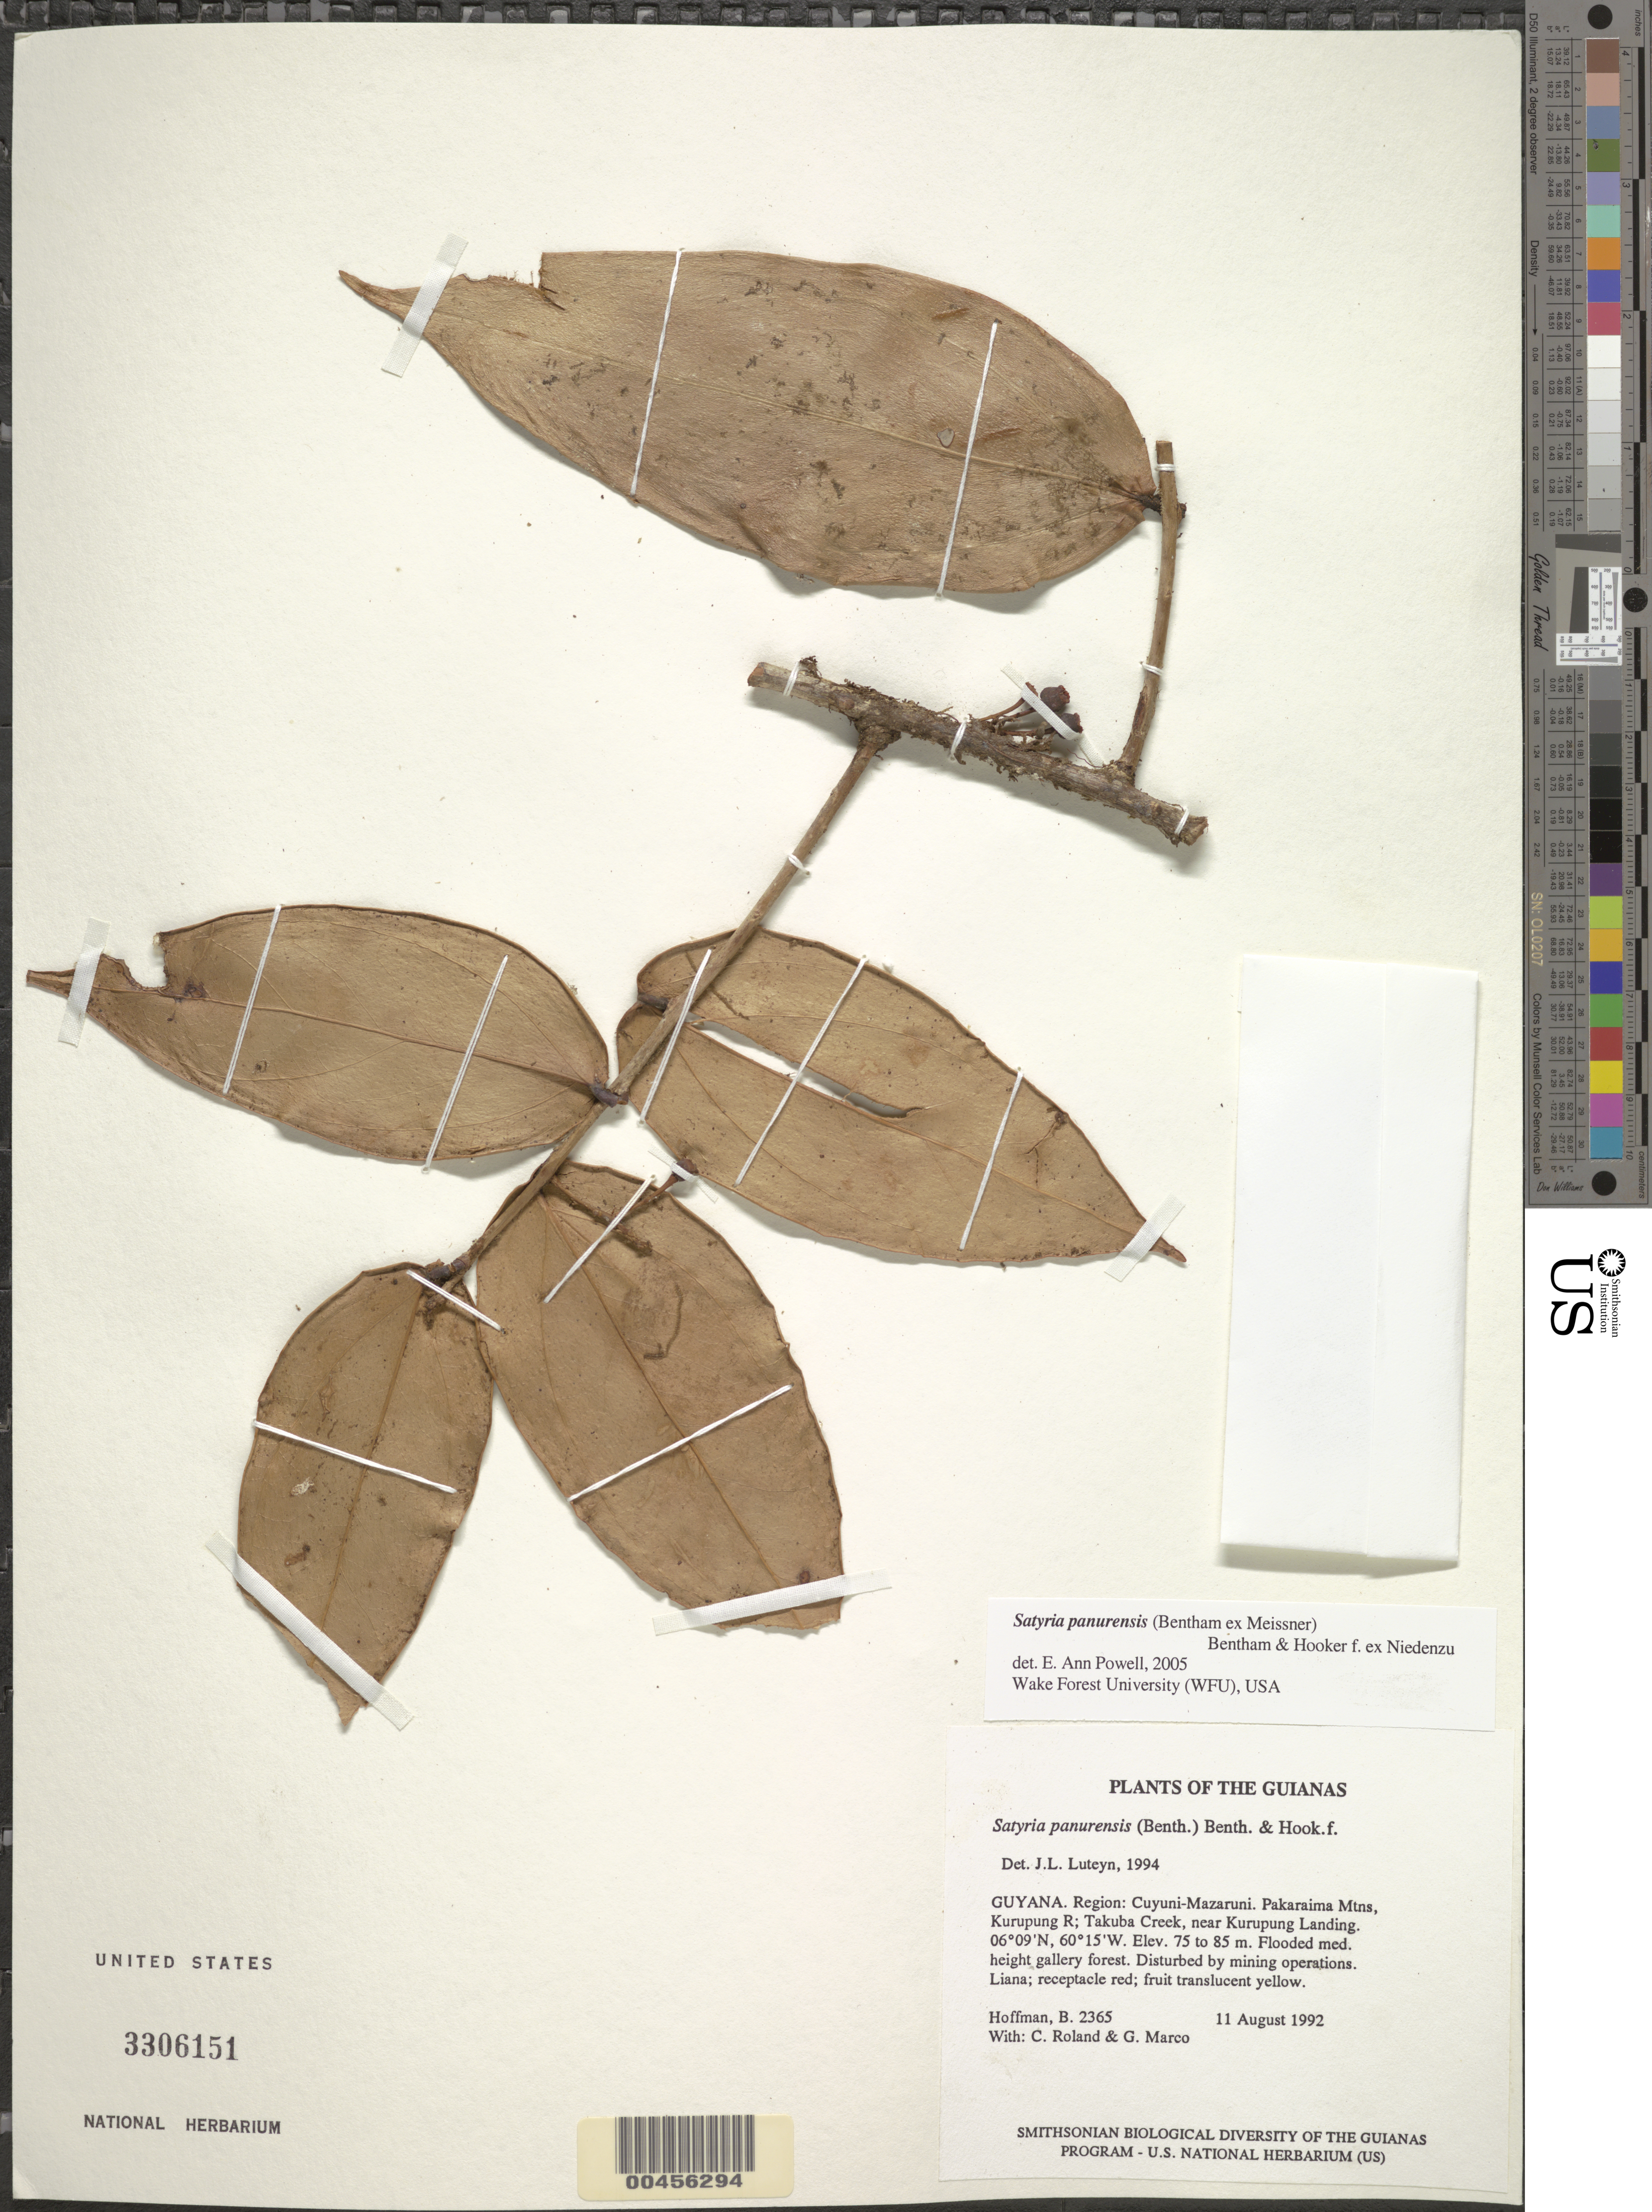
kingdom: Plantae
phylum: Tracheophyta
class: Magnoliopsida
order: Ericales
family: Ericaceae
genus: Satyria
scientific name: Satyria panurensis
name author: (Benth. ex Meisn.) Benth. & Hook. f. ex Nied.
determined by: Luteyn, J. L.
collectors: B. Hoffman, C. Roland & G. Marco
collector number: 2365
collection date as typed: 11 August 1992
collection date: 1992-08-11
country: Guyana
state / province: Cuyuni-Mazaruni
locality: Pakaraima Mountains, Kurupung River; Takuba Creek, near Kurupung Landing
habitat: Flooded med. height gallery forest. Disturbed by mining operations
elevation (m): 75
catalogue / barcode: US 3306151